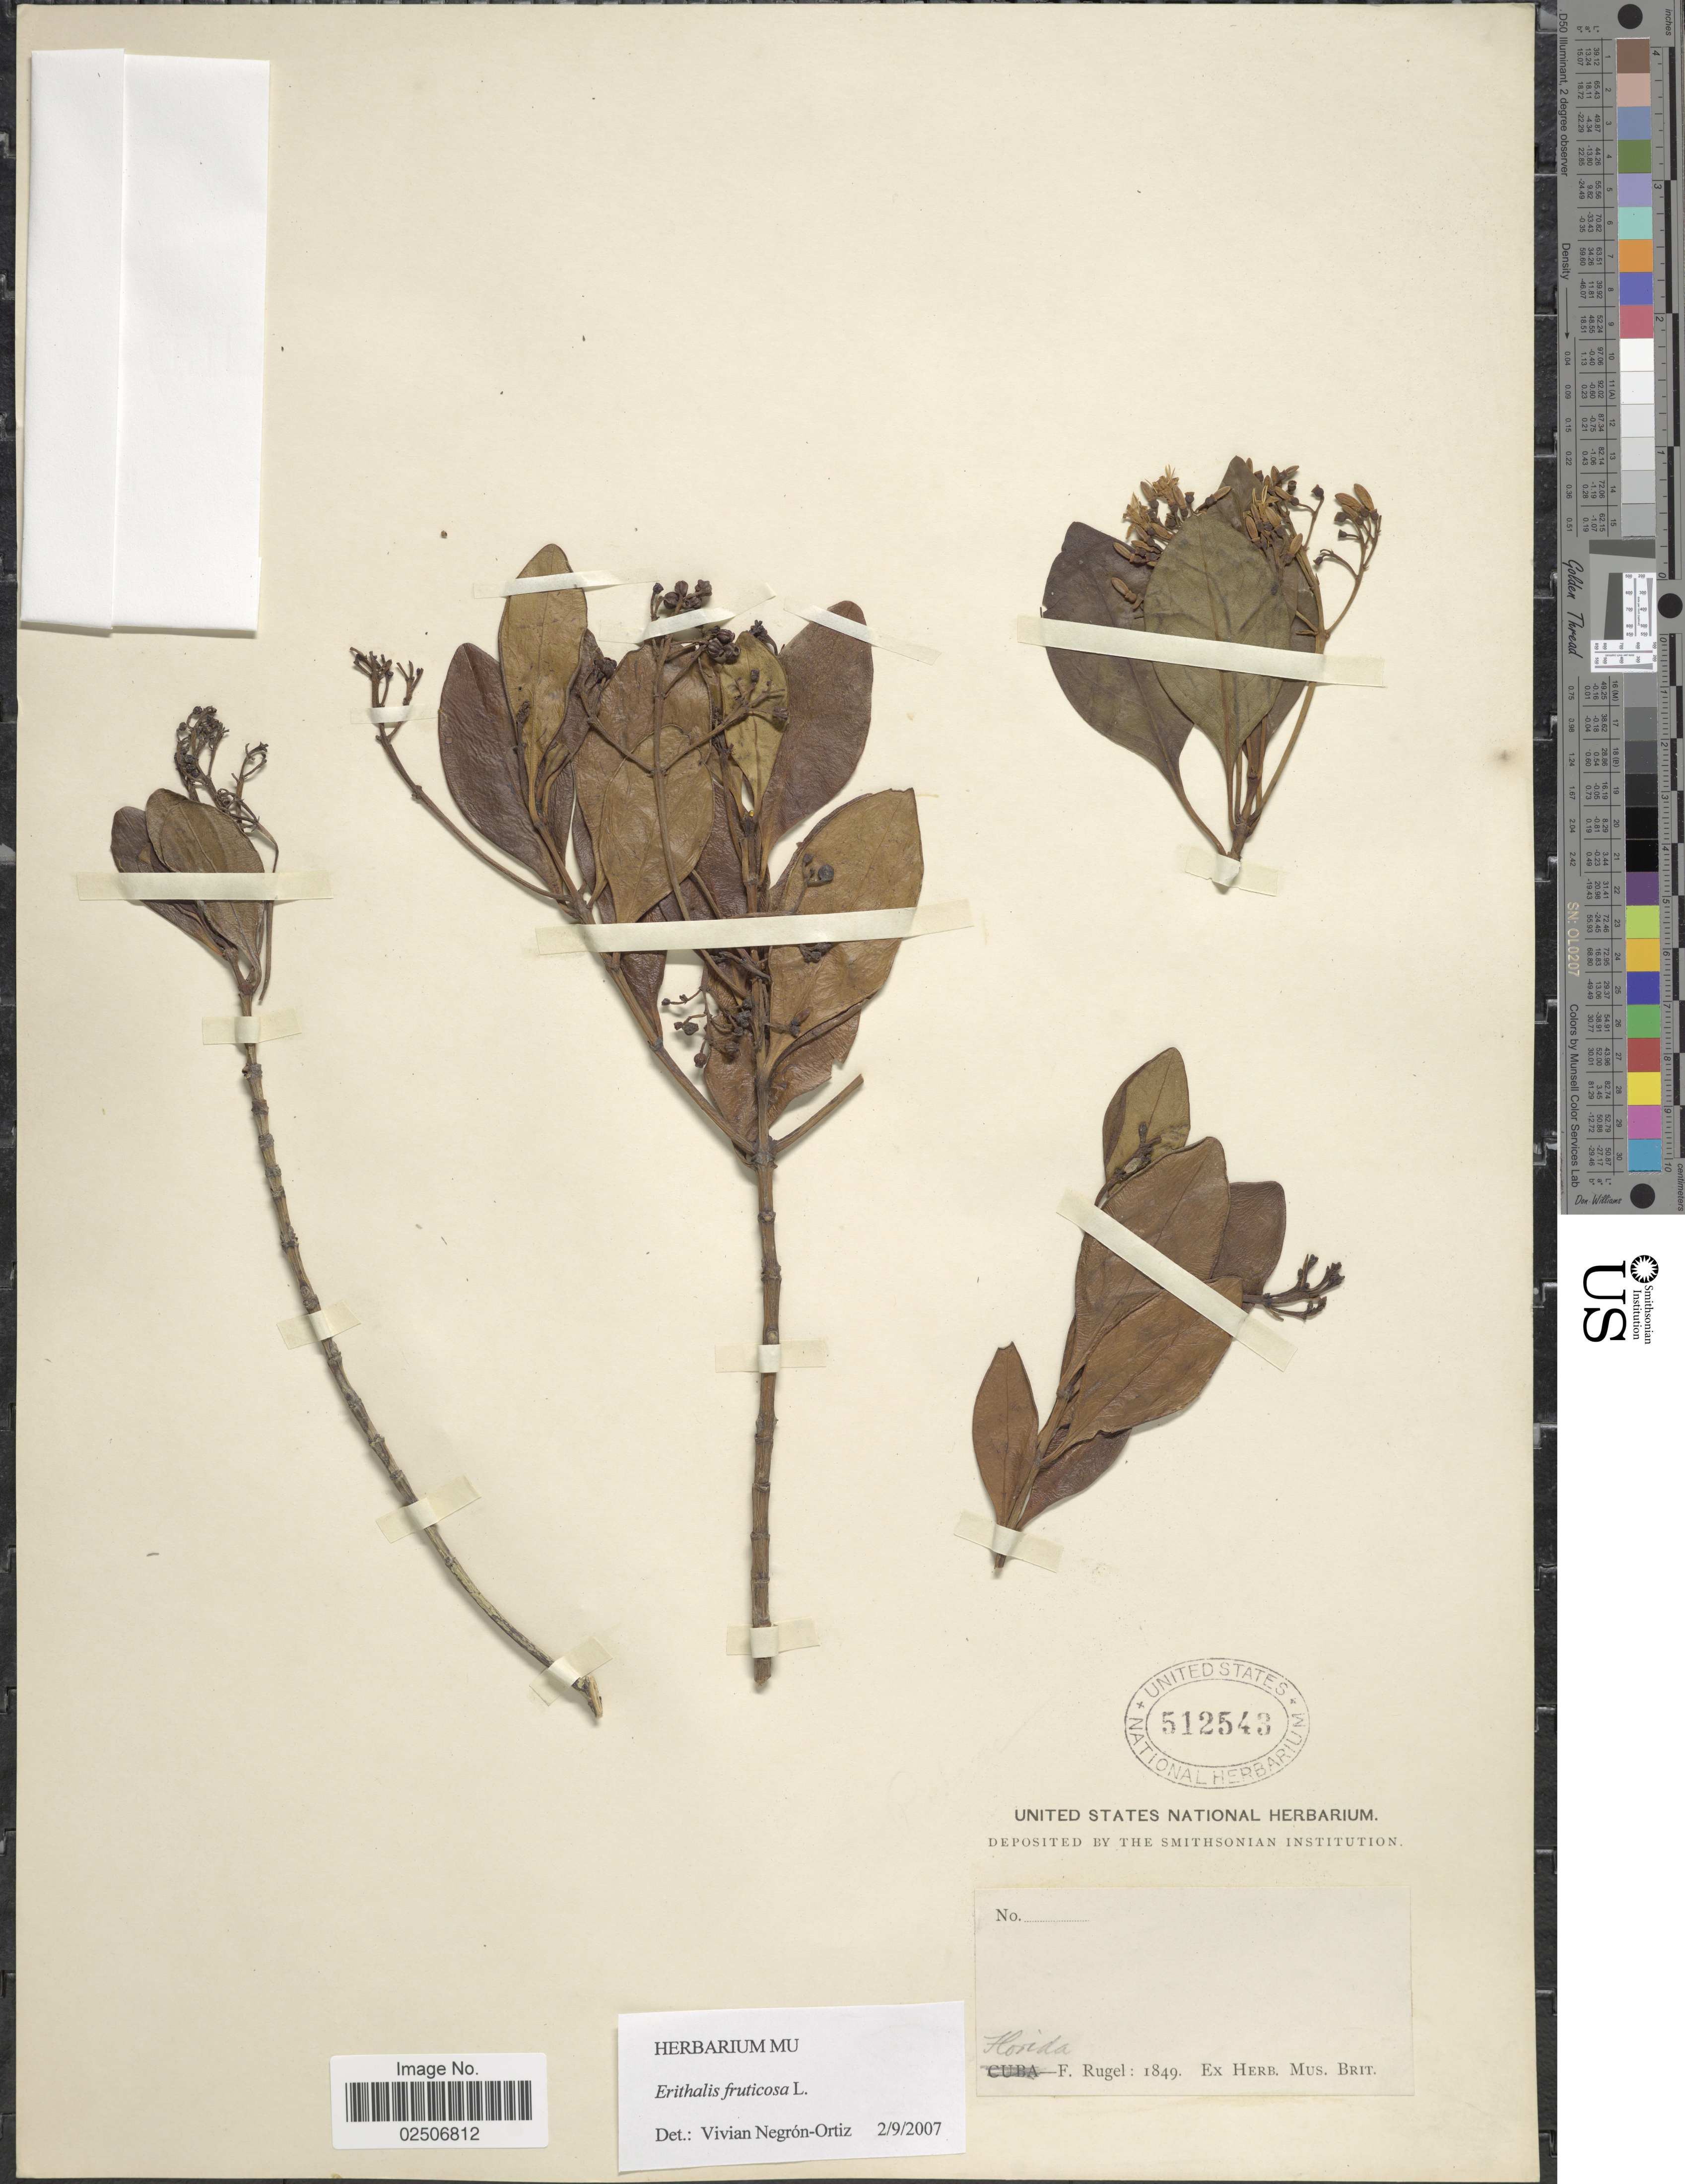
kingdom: Plantae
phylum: Tracheophyta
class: Magnoliopsida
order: Gentianales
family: Rubiaceae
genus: Erithalis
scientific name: Erithalis fruticosa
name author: L.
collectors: F. Rugel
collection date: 1849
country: United States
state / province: Florida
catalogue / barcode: US 512543